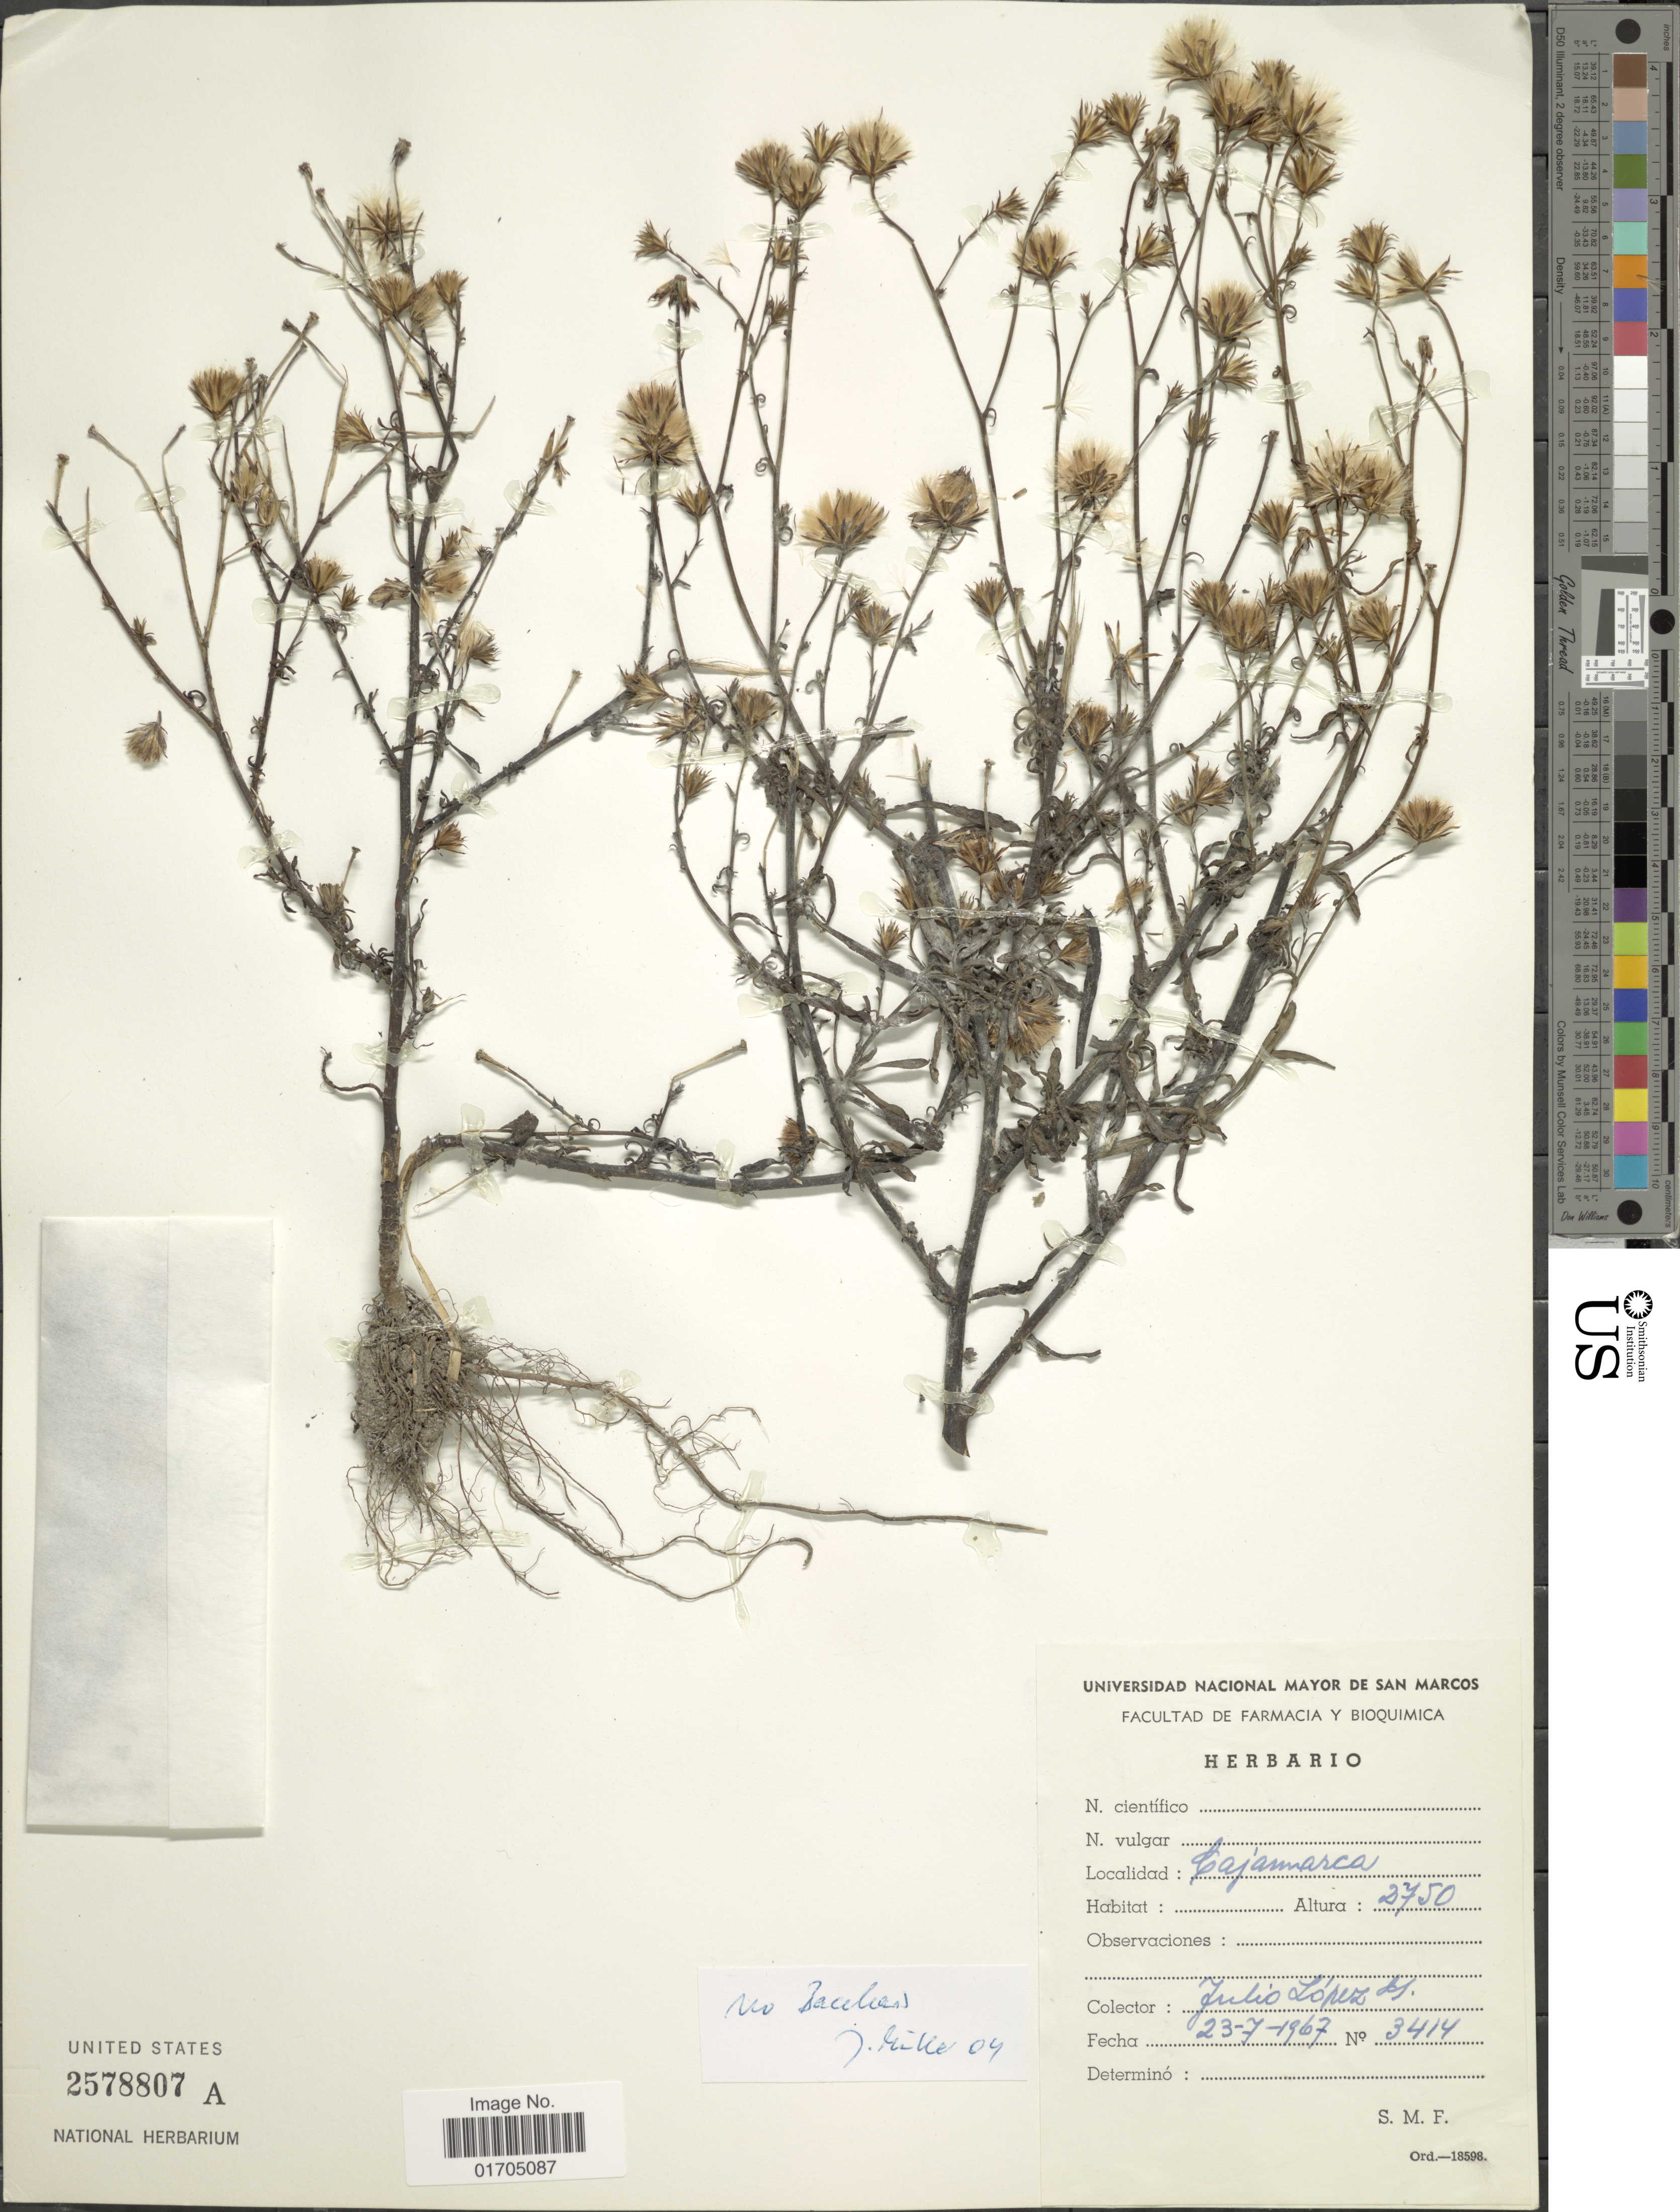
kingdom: Plantae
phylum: Tracheophyta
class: Magnoliopsida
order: Asterales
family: Asteraceae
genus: Symphyotrichum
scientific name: Symphyotrichum subulatum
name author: (Michx.) G.L. Nesom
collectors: J. Lopez M.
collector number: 3414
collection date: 1967-07-23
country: Peru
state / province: Cajamarca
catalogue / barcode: US 2578807A